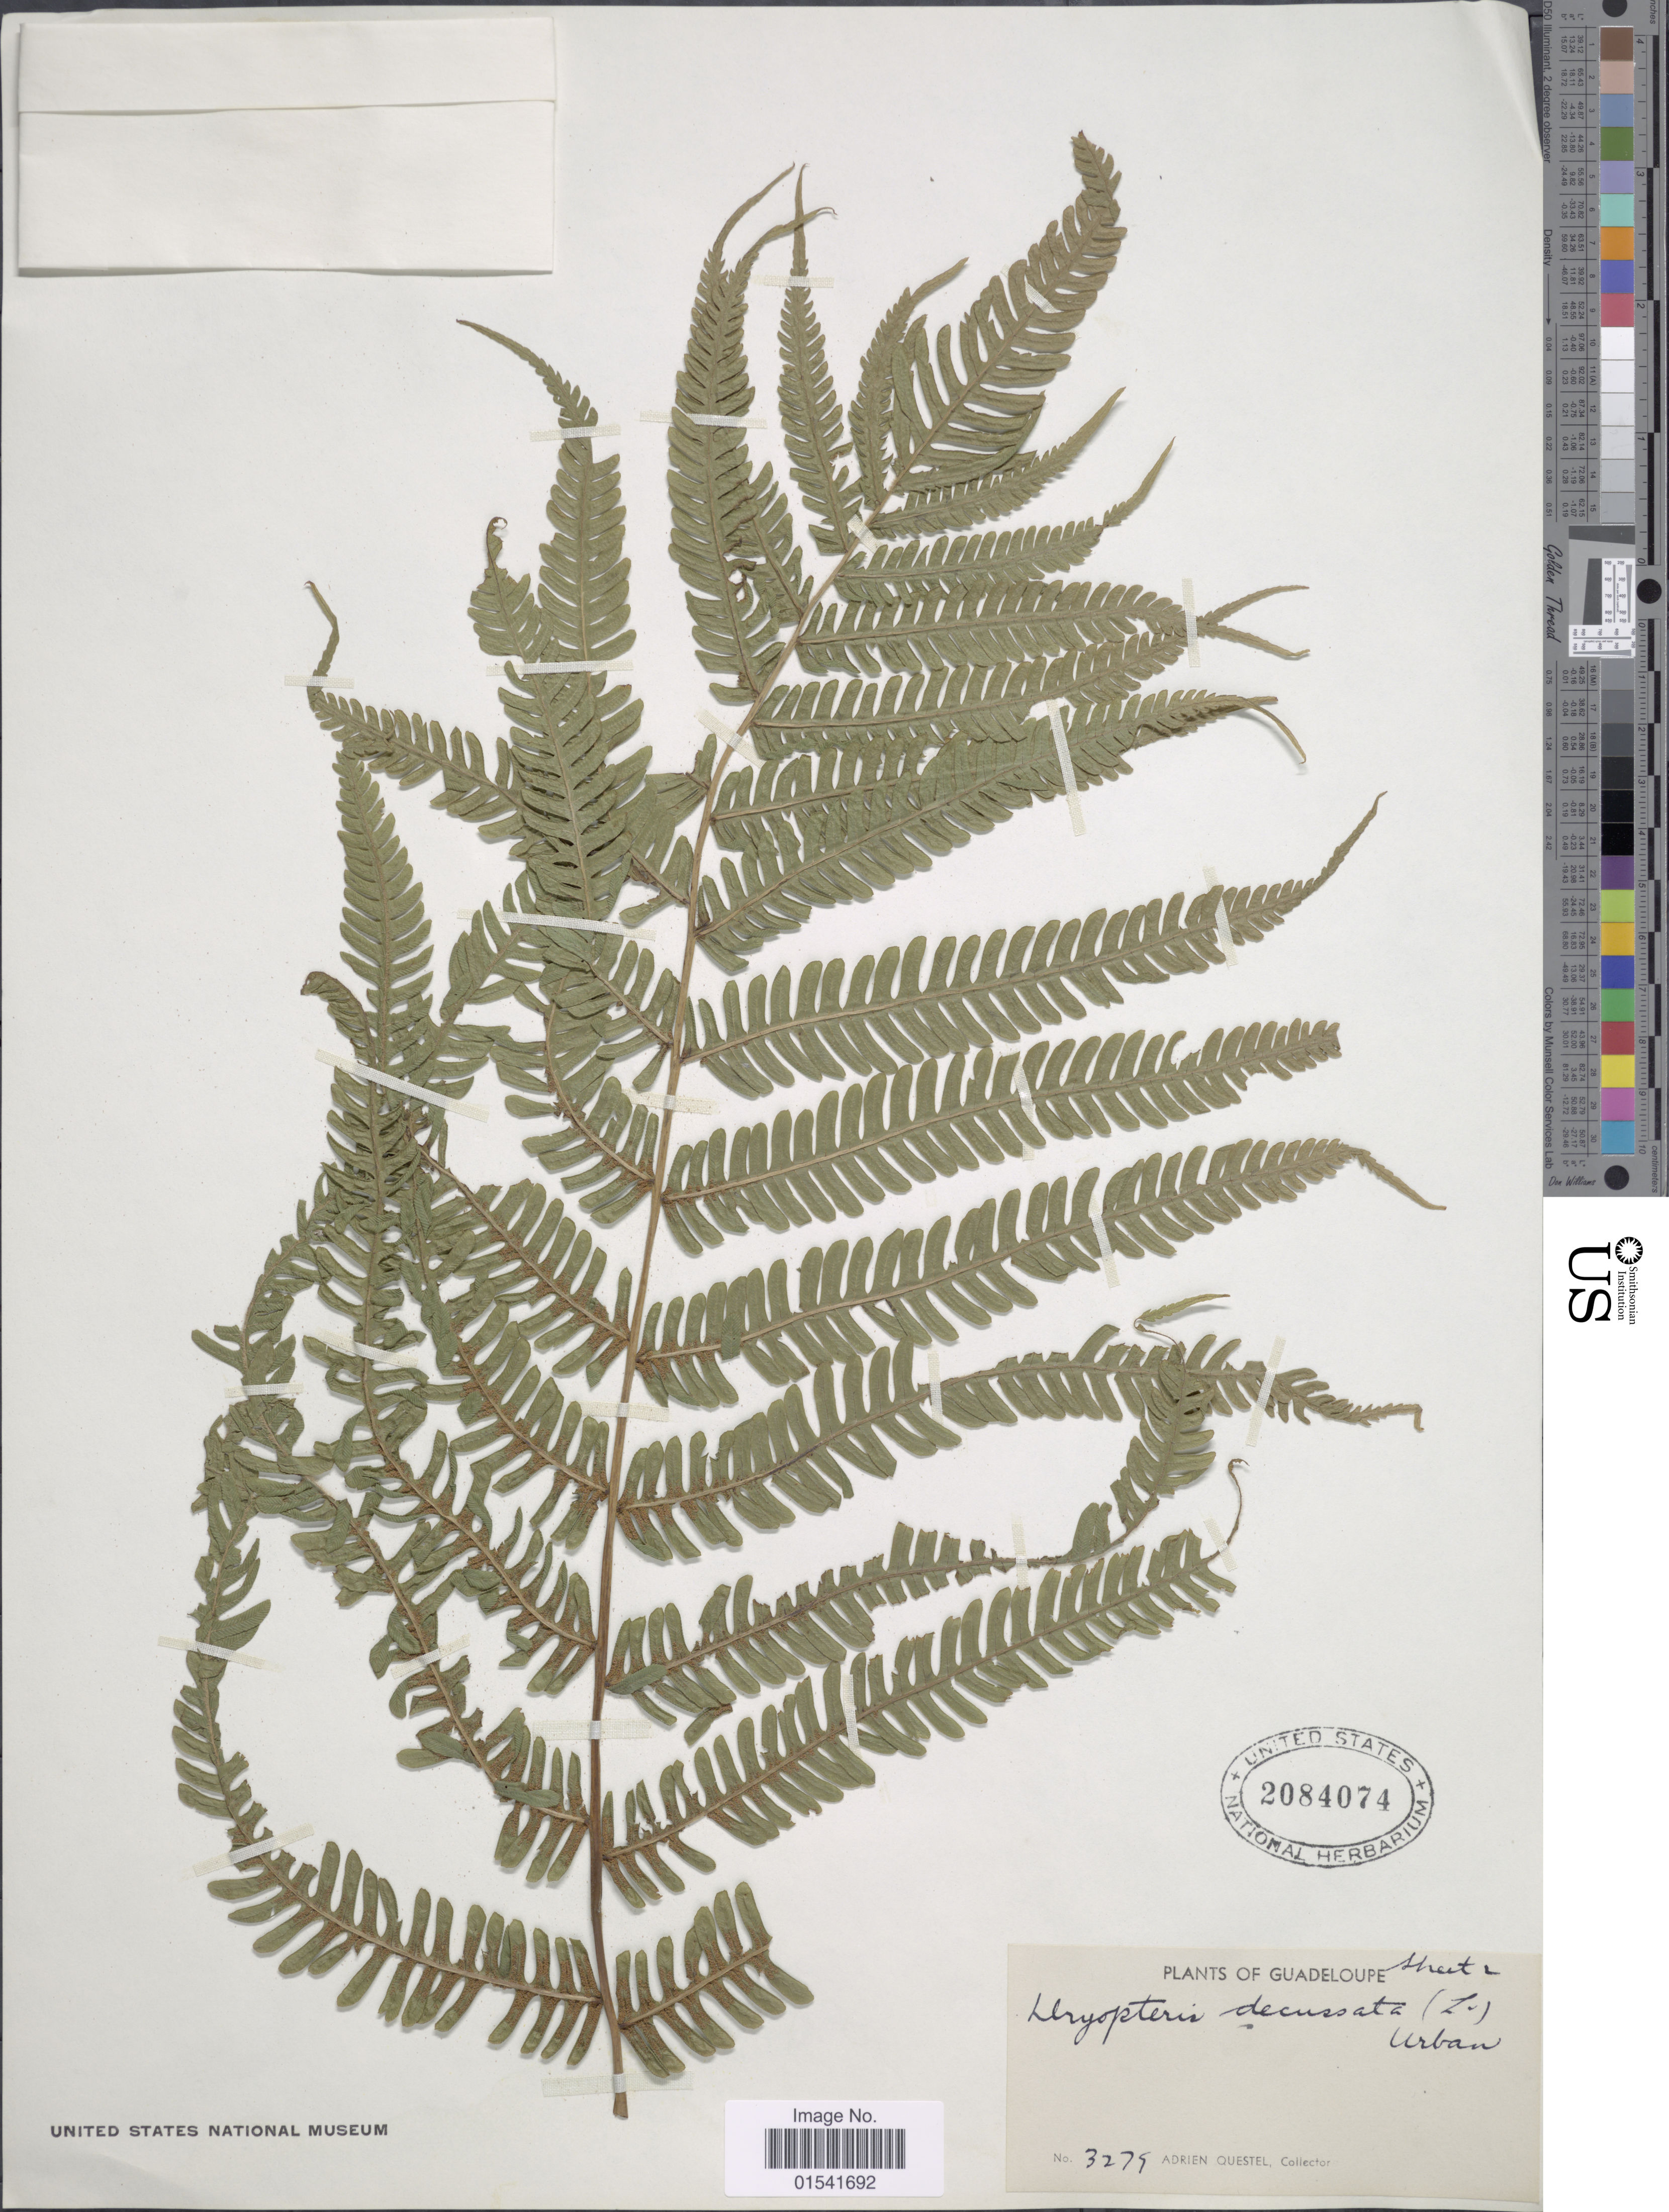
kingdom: Plantae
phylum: Tracheophyta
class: Polypodiopsida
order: Polypodiales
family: Thelypteridaceae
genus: Steiropteris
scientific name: Steiropteris decussata (L.) comb. nov., ined. 2015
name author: (L.)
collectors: A. Questel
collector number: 3279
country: Guadeloupe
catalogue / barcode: US 2084074